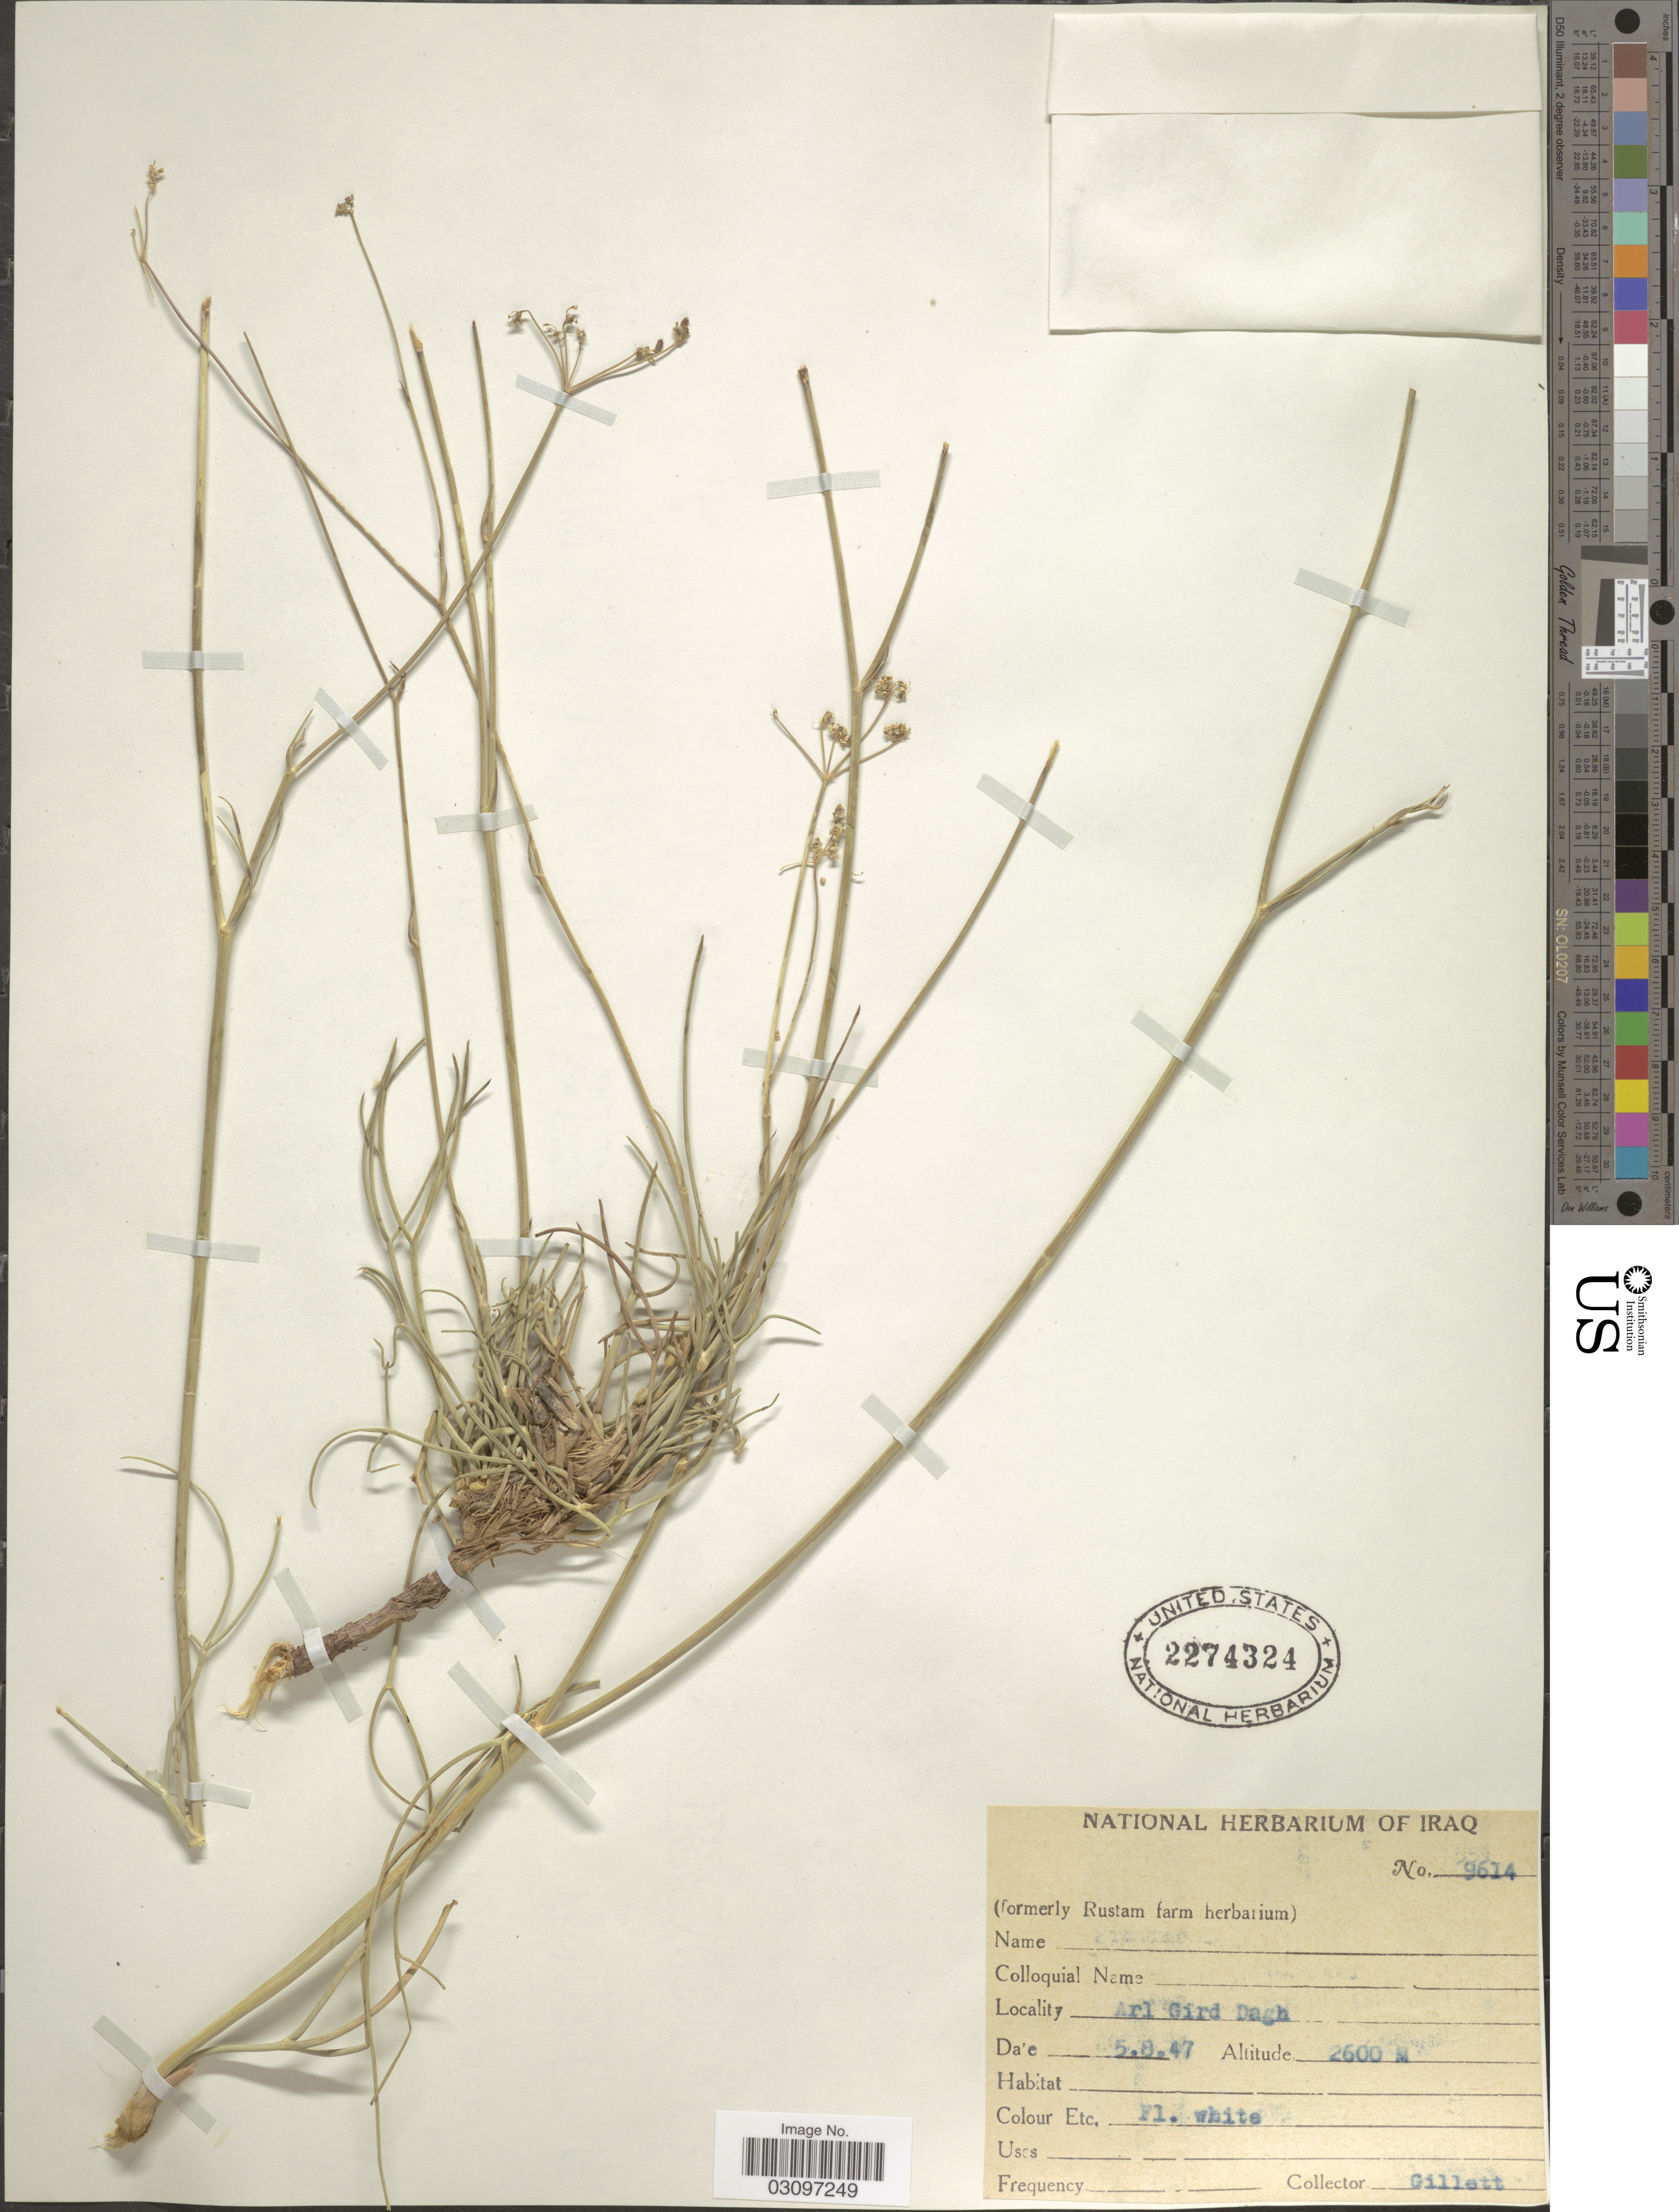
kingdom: Plantae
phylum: Tracheophyta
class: Magnoliopsida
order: Apiales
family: Apiaceae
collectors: Gillett, --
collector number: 9614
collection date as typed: Transcribed d/m/y: 5/8/47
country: Iraq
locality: Arl Gird Dagh.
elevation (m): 2600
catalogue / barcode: US 2274324